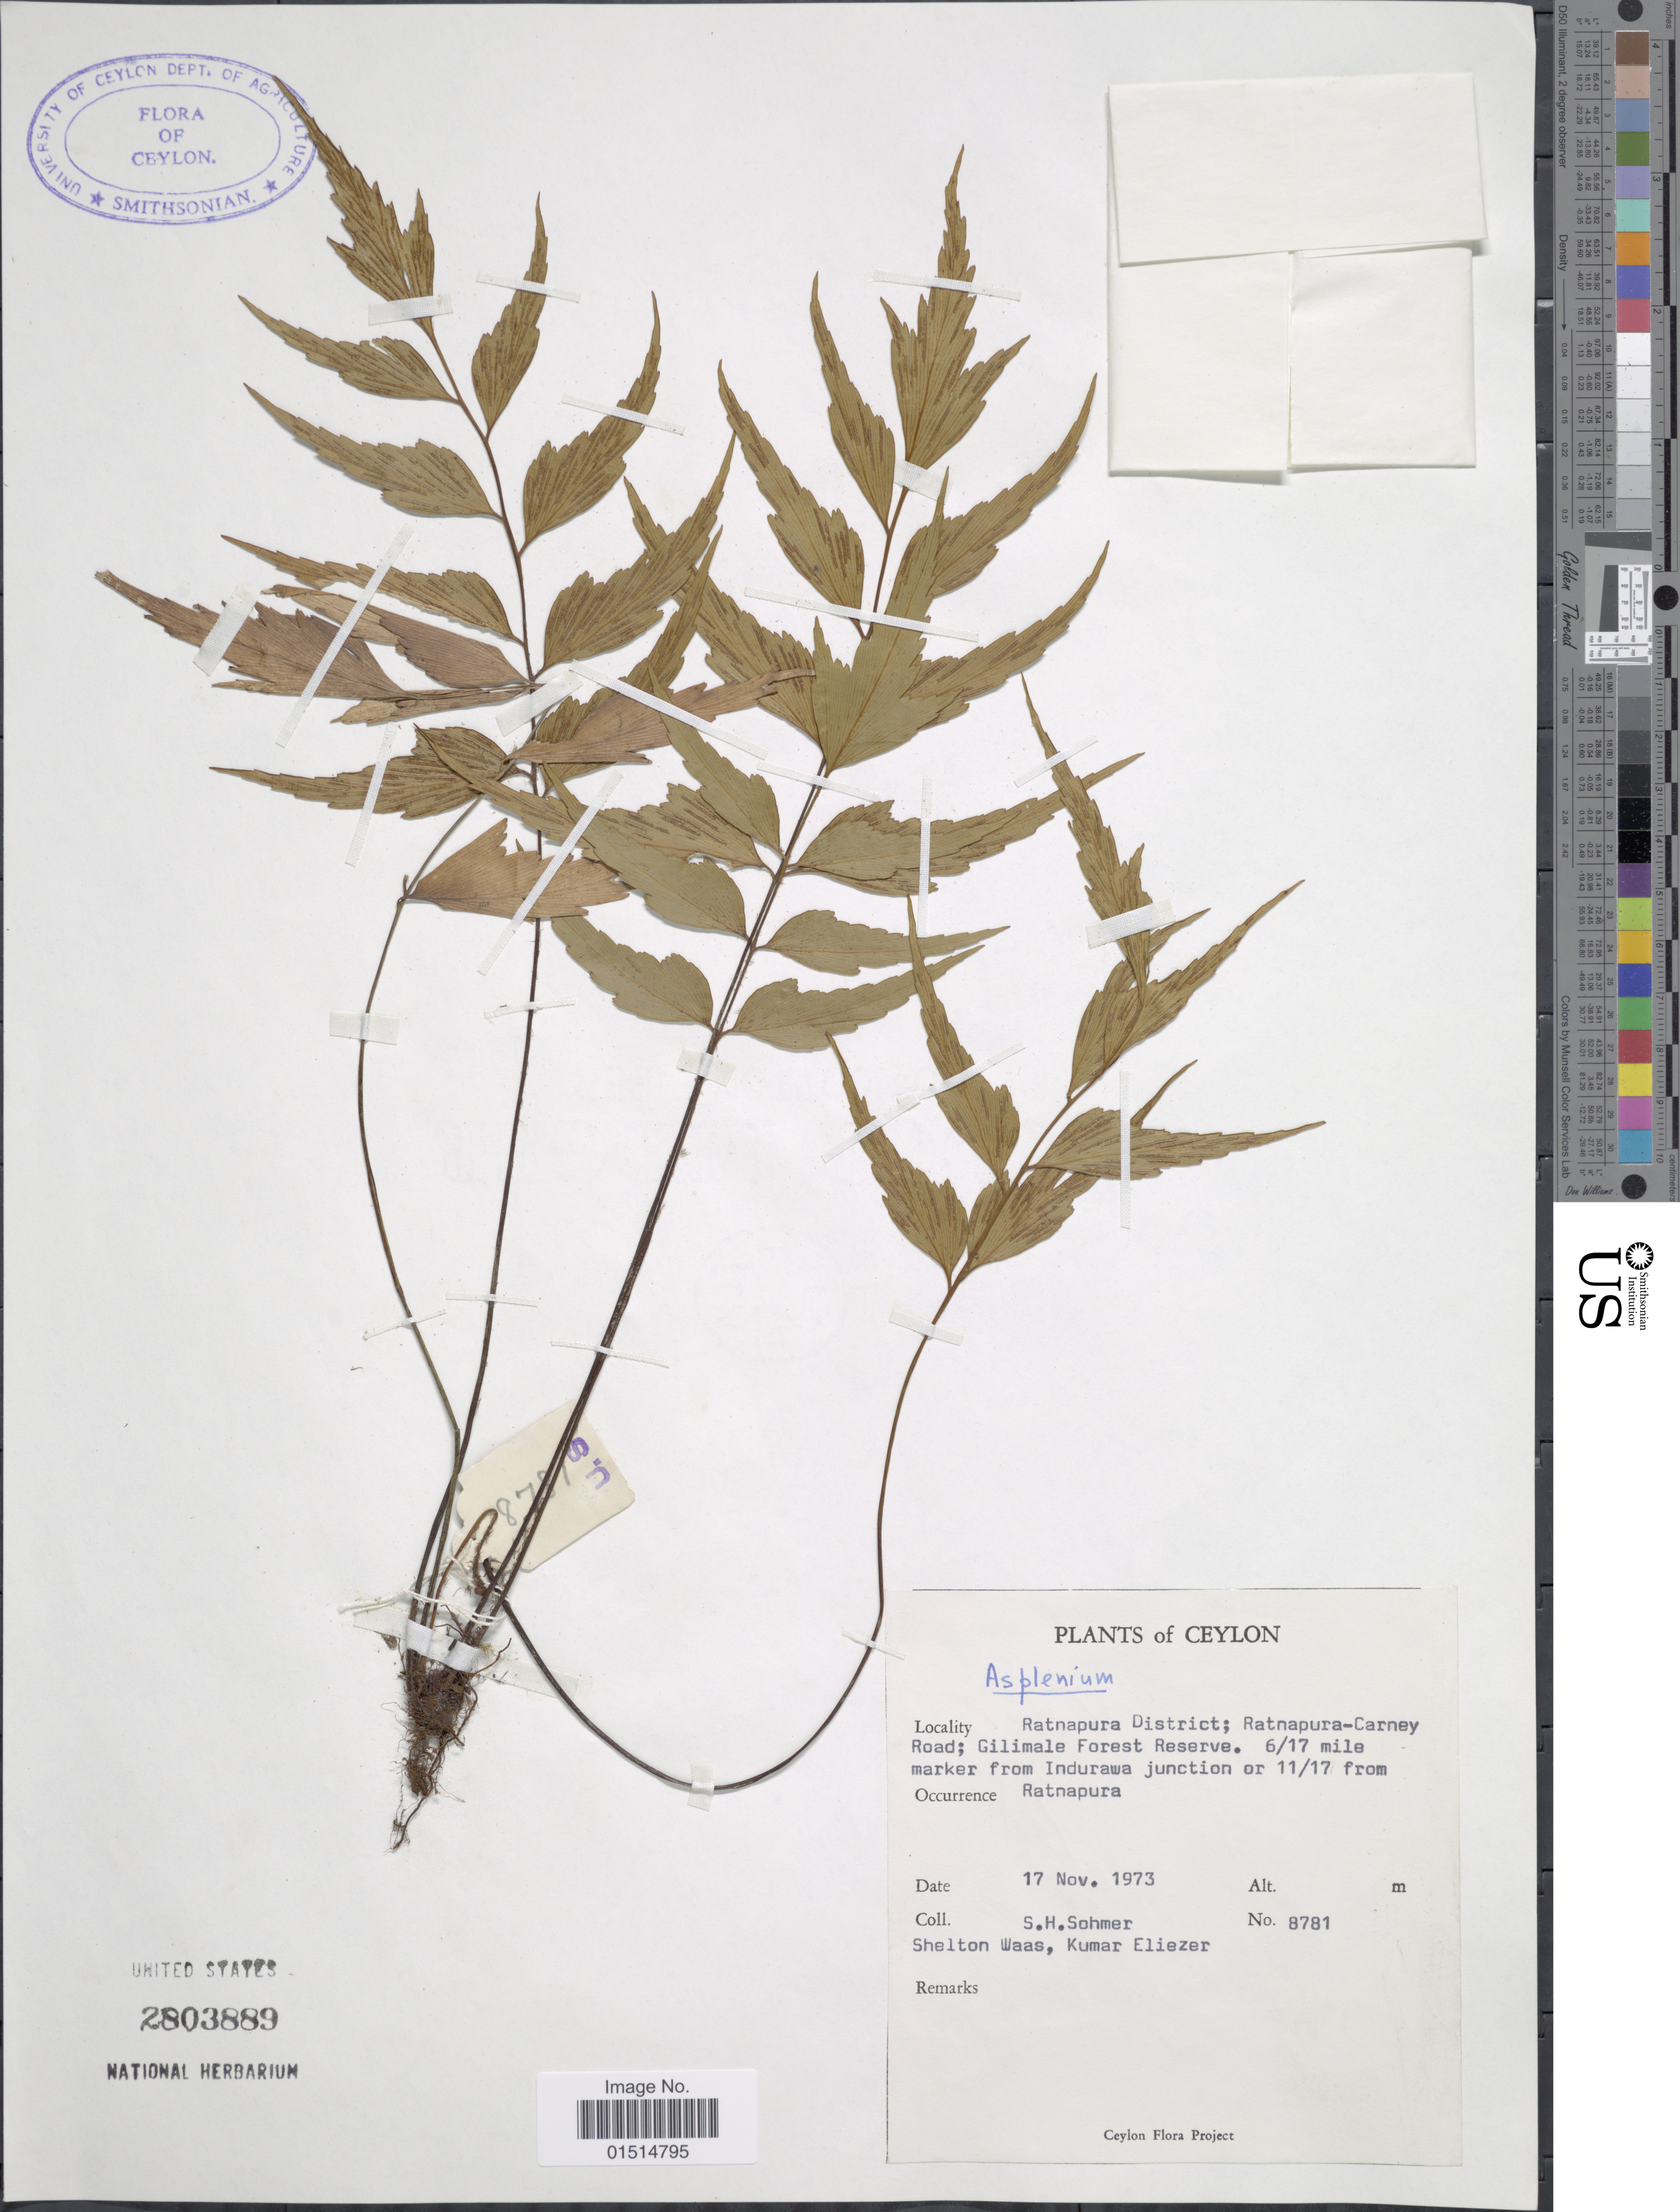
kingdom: Plantae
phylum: Tracheophyta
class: Polypodiopsida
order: Polypodiales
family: Aspleniaceae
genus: Asplenium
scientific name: Asplenium falcatum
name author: Lam.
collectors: S. H. Sohmer, S. Waas & K. Eliezer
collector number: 8781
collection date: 1973-11-17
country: Sri Lanka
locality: Ceylon, Ratnapura District; Ratnapura - Carney Road; Gilimale Forest Reserve. 6/17 mile marker from Indurawa junction or 11/17 from Ratnapura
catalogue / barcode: US 2803889